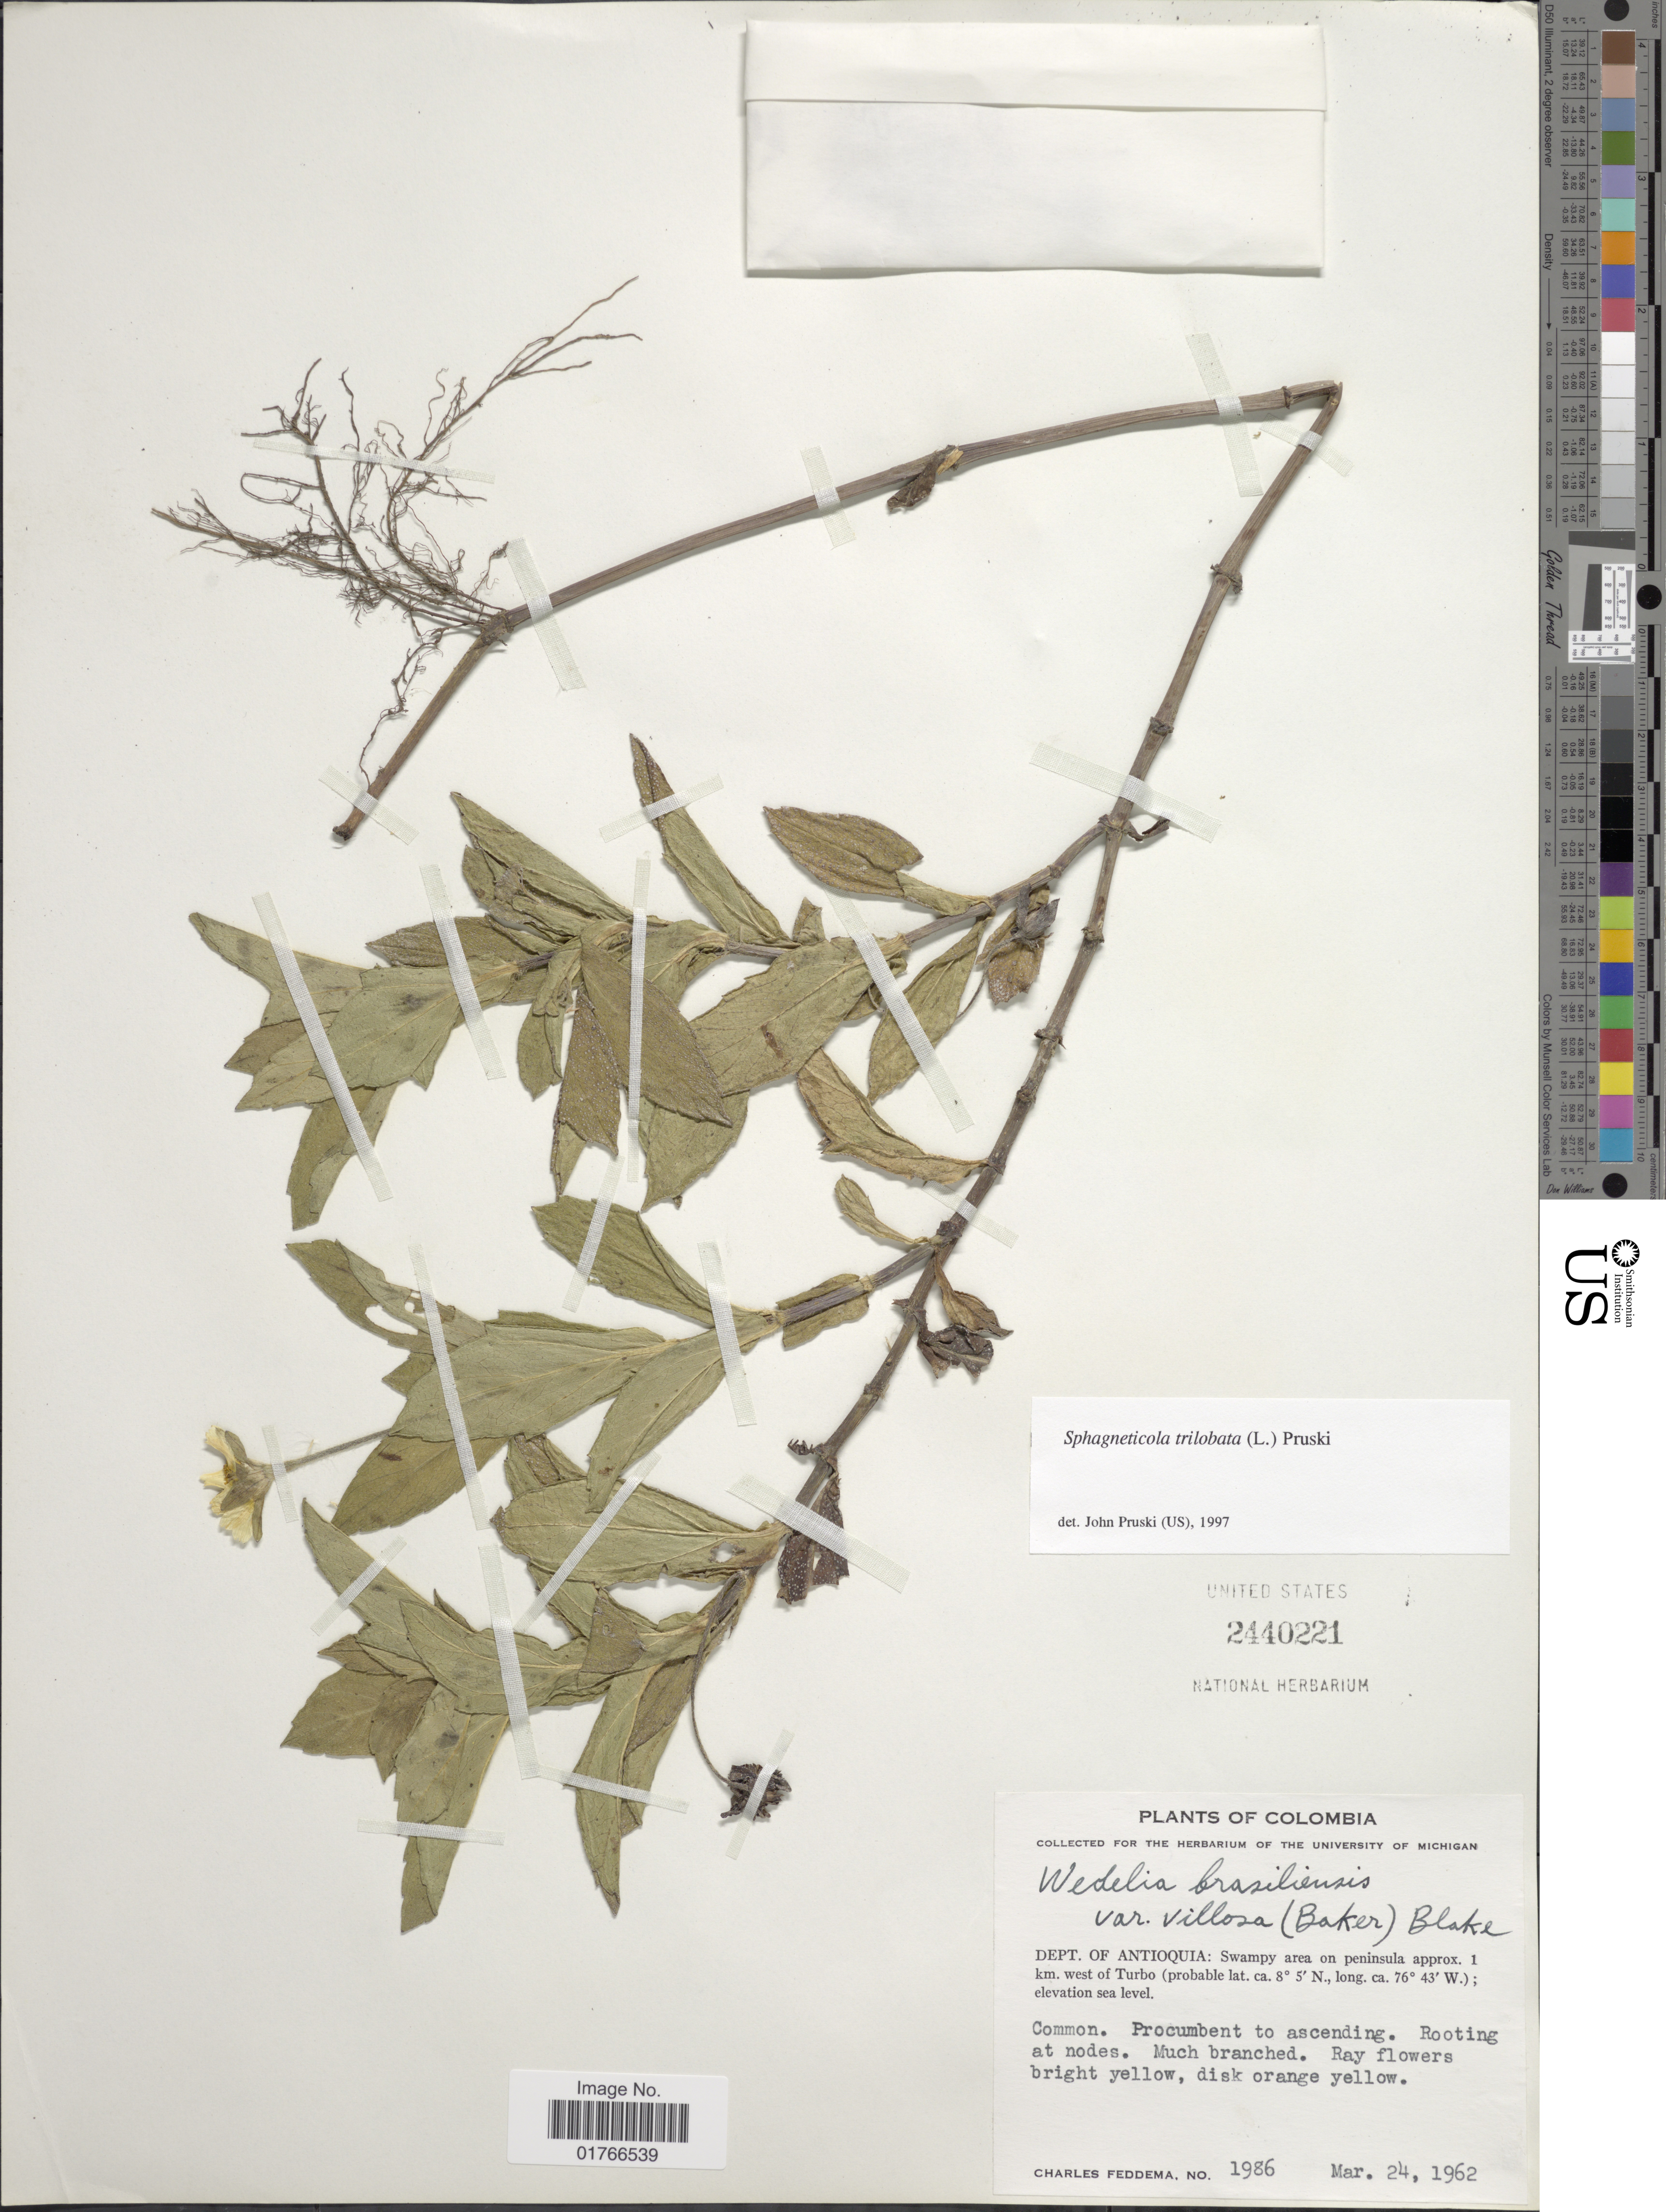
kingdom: Plantae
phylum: Tracheophyta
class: Magnoliopsida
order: Asterales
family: Asteraceae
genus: Sphagneticola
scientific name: Sphagneticola trilobata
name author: (L.) Pruski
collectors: C. Feddema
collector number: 1986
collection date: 1962-03-24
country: Colombia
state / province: Antioquia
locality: Approx. 1 km west of Turbo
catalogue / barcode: US 2440221